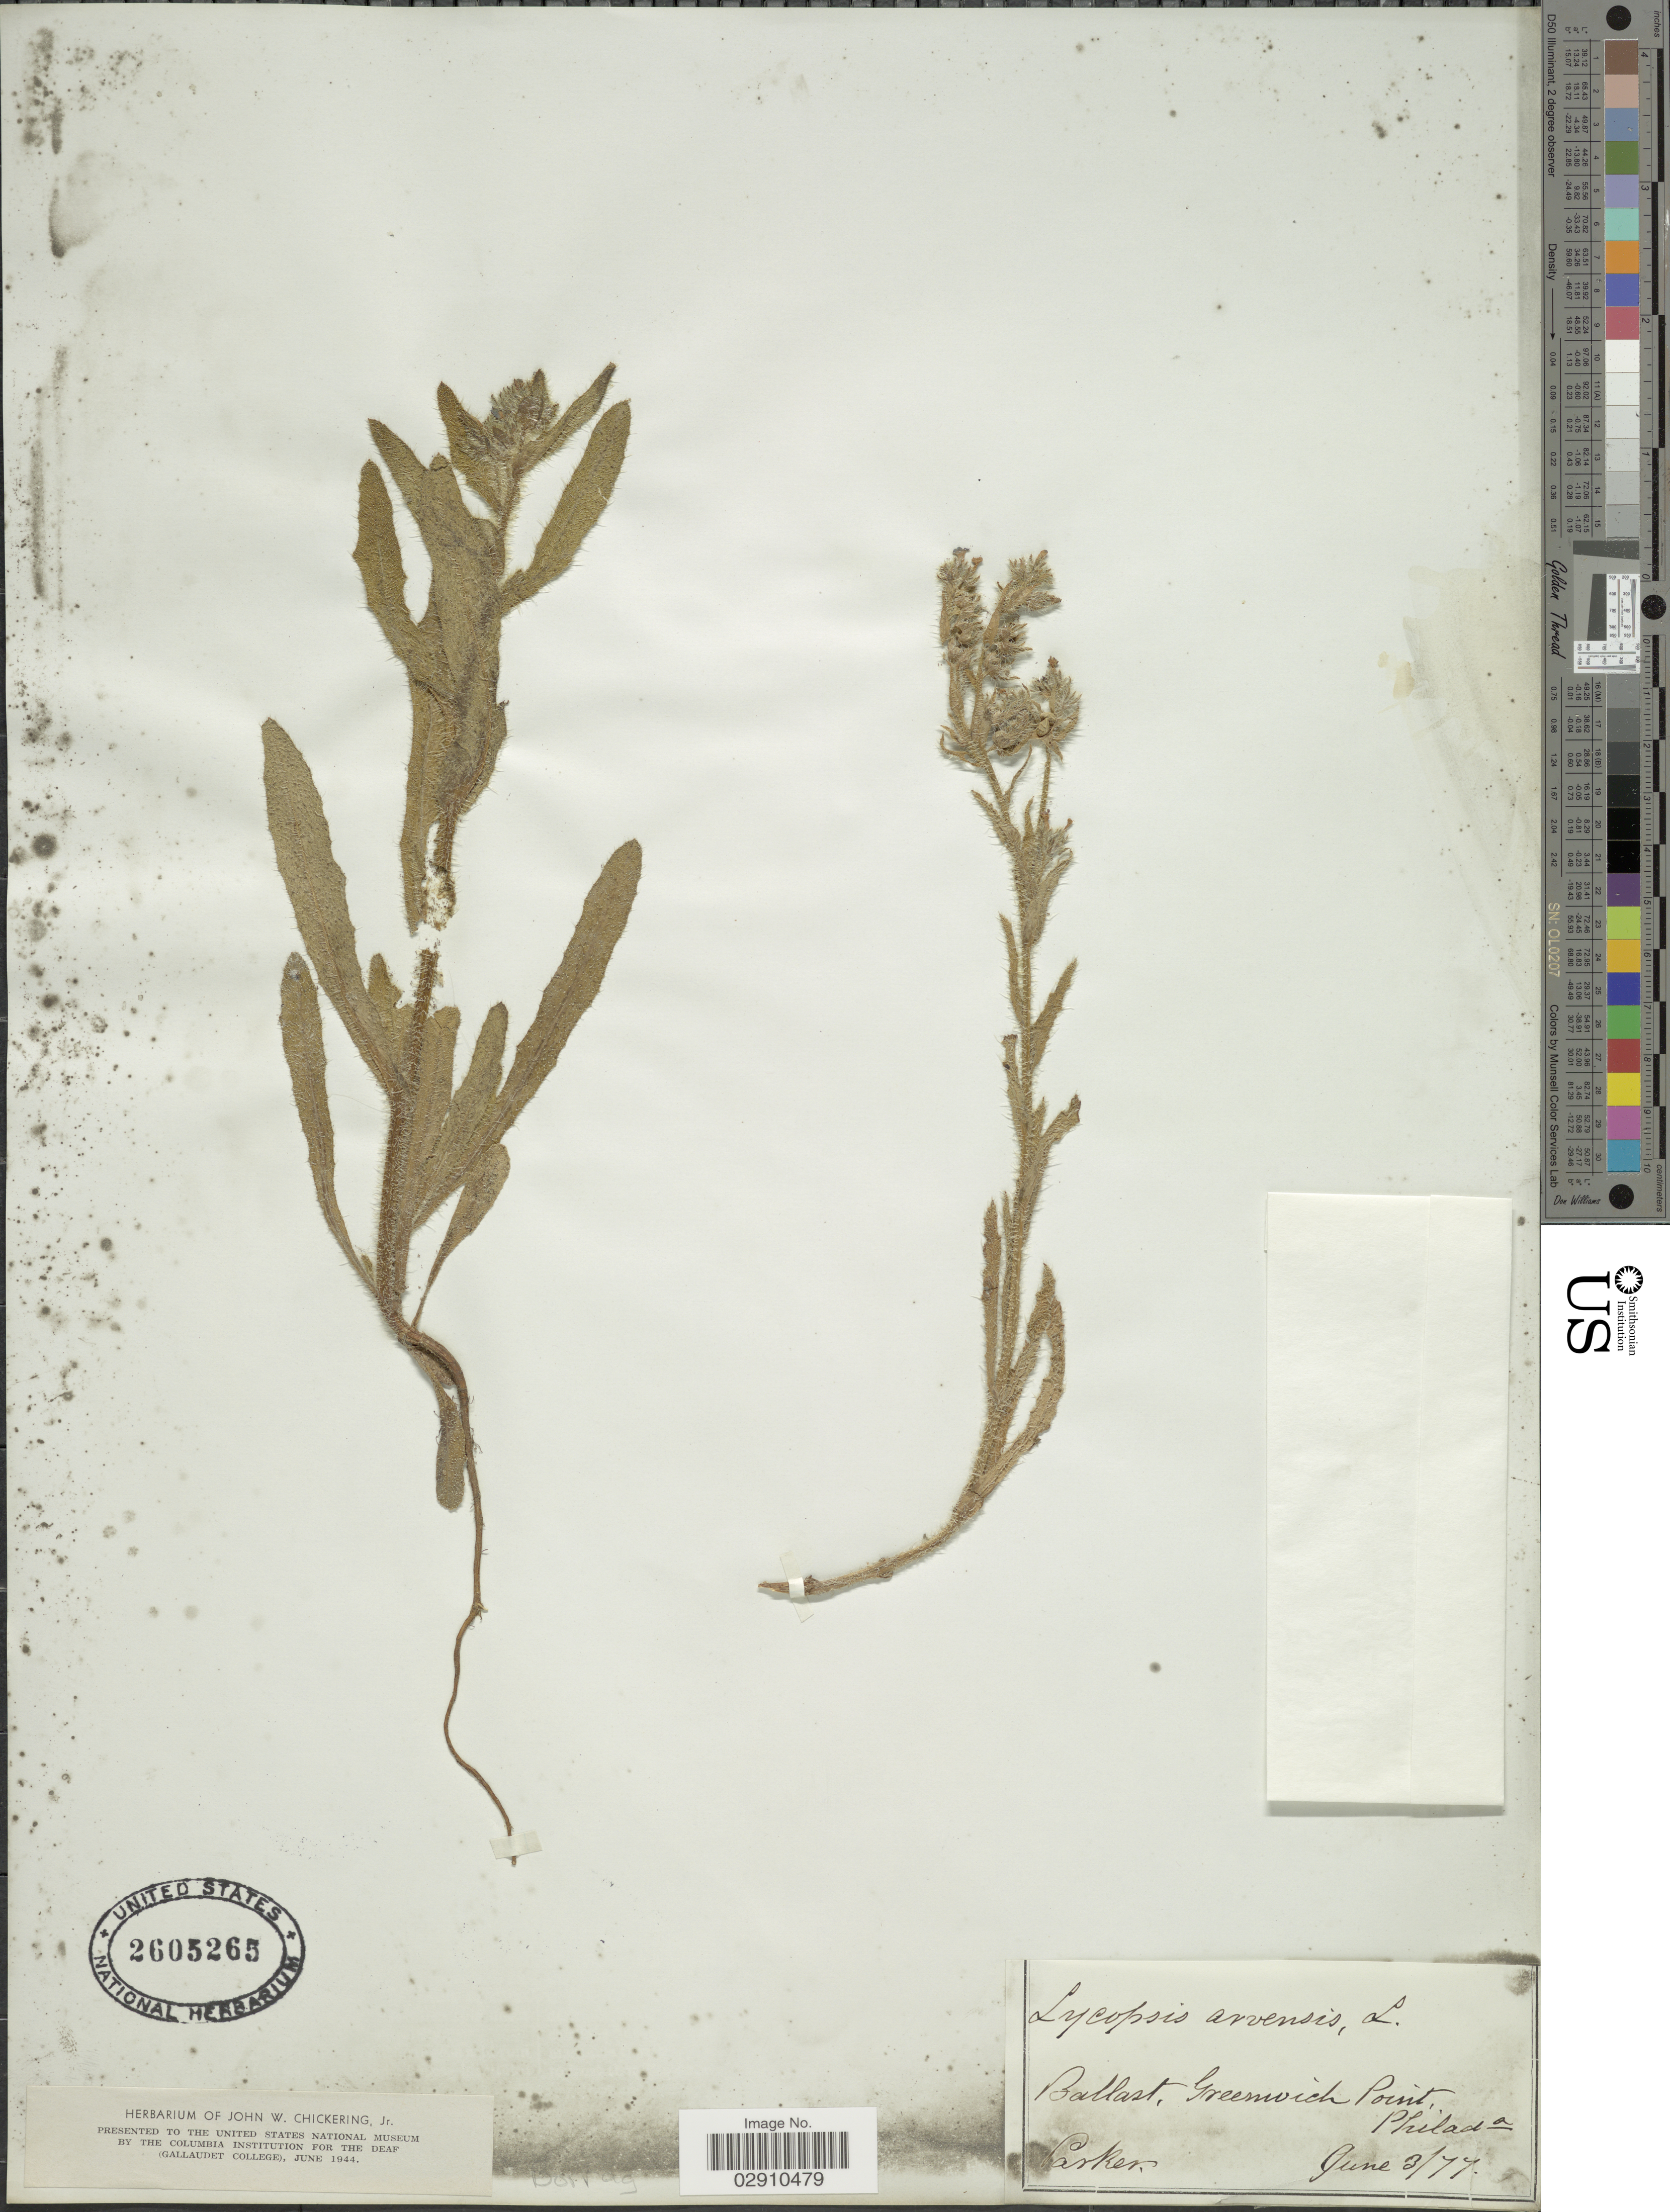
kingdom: Plantae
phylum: Tracheophyta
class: Magnoliopsida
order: Boraginales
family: Boraginaceae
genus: Lycopsis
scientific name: Lycopsis arvensis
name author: L.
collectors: -. Parker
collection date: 1877-06-03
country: United States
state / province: Pennsylvania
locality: Ballast, Greenwich Point, Philada.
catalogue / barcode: US 2605265